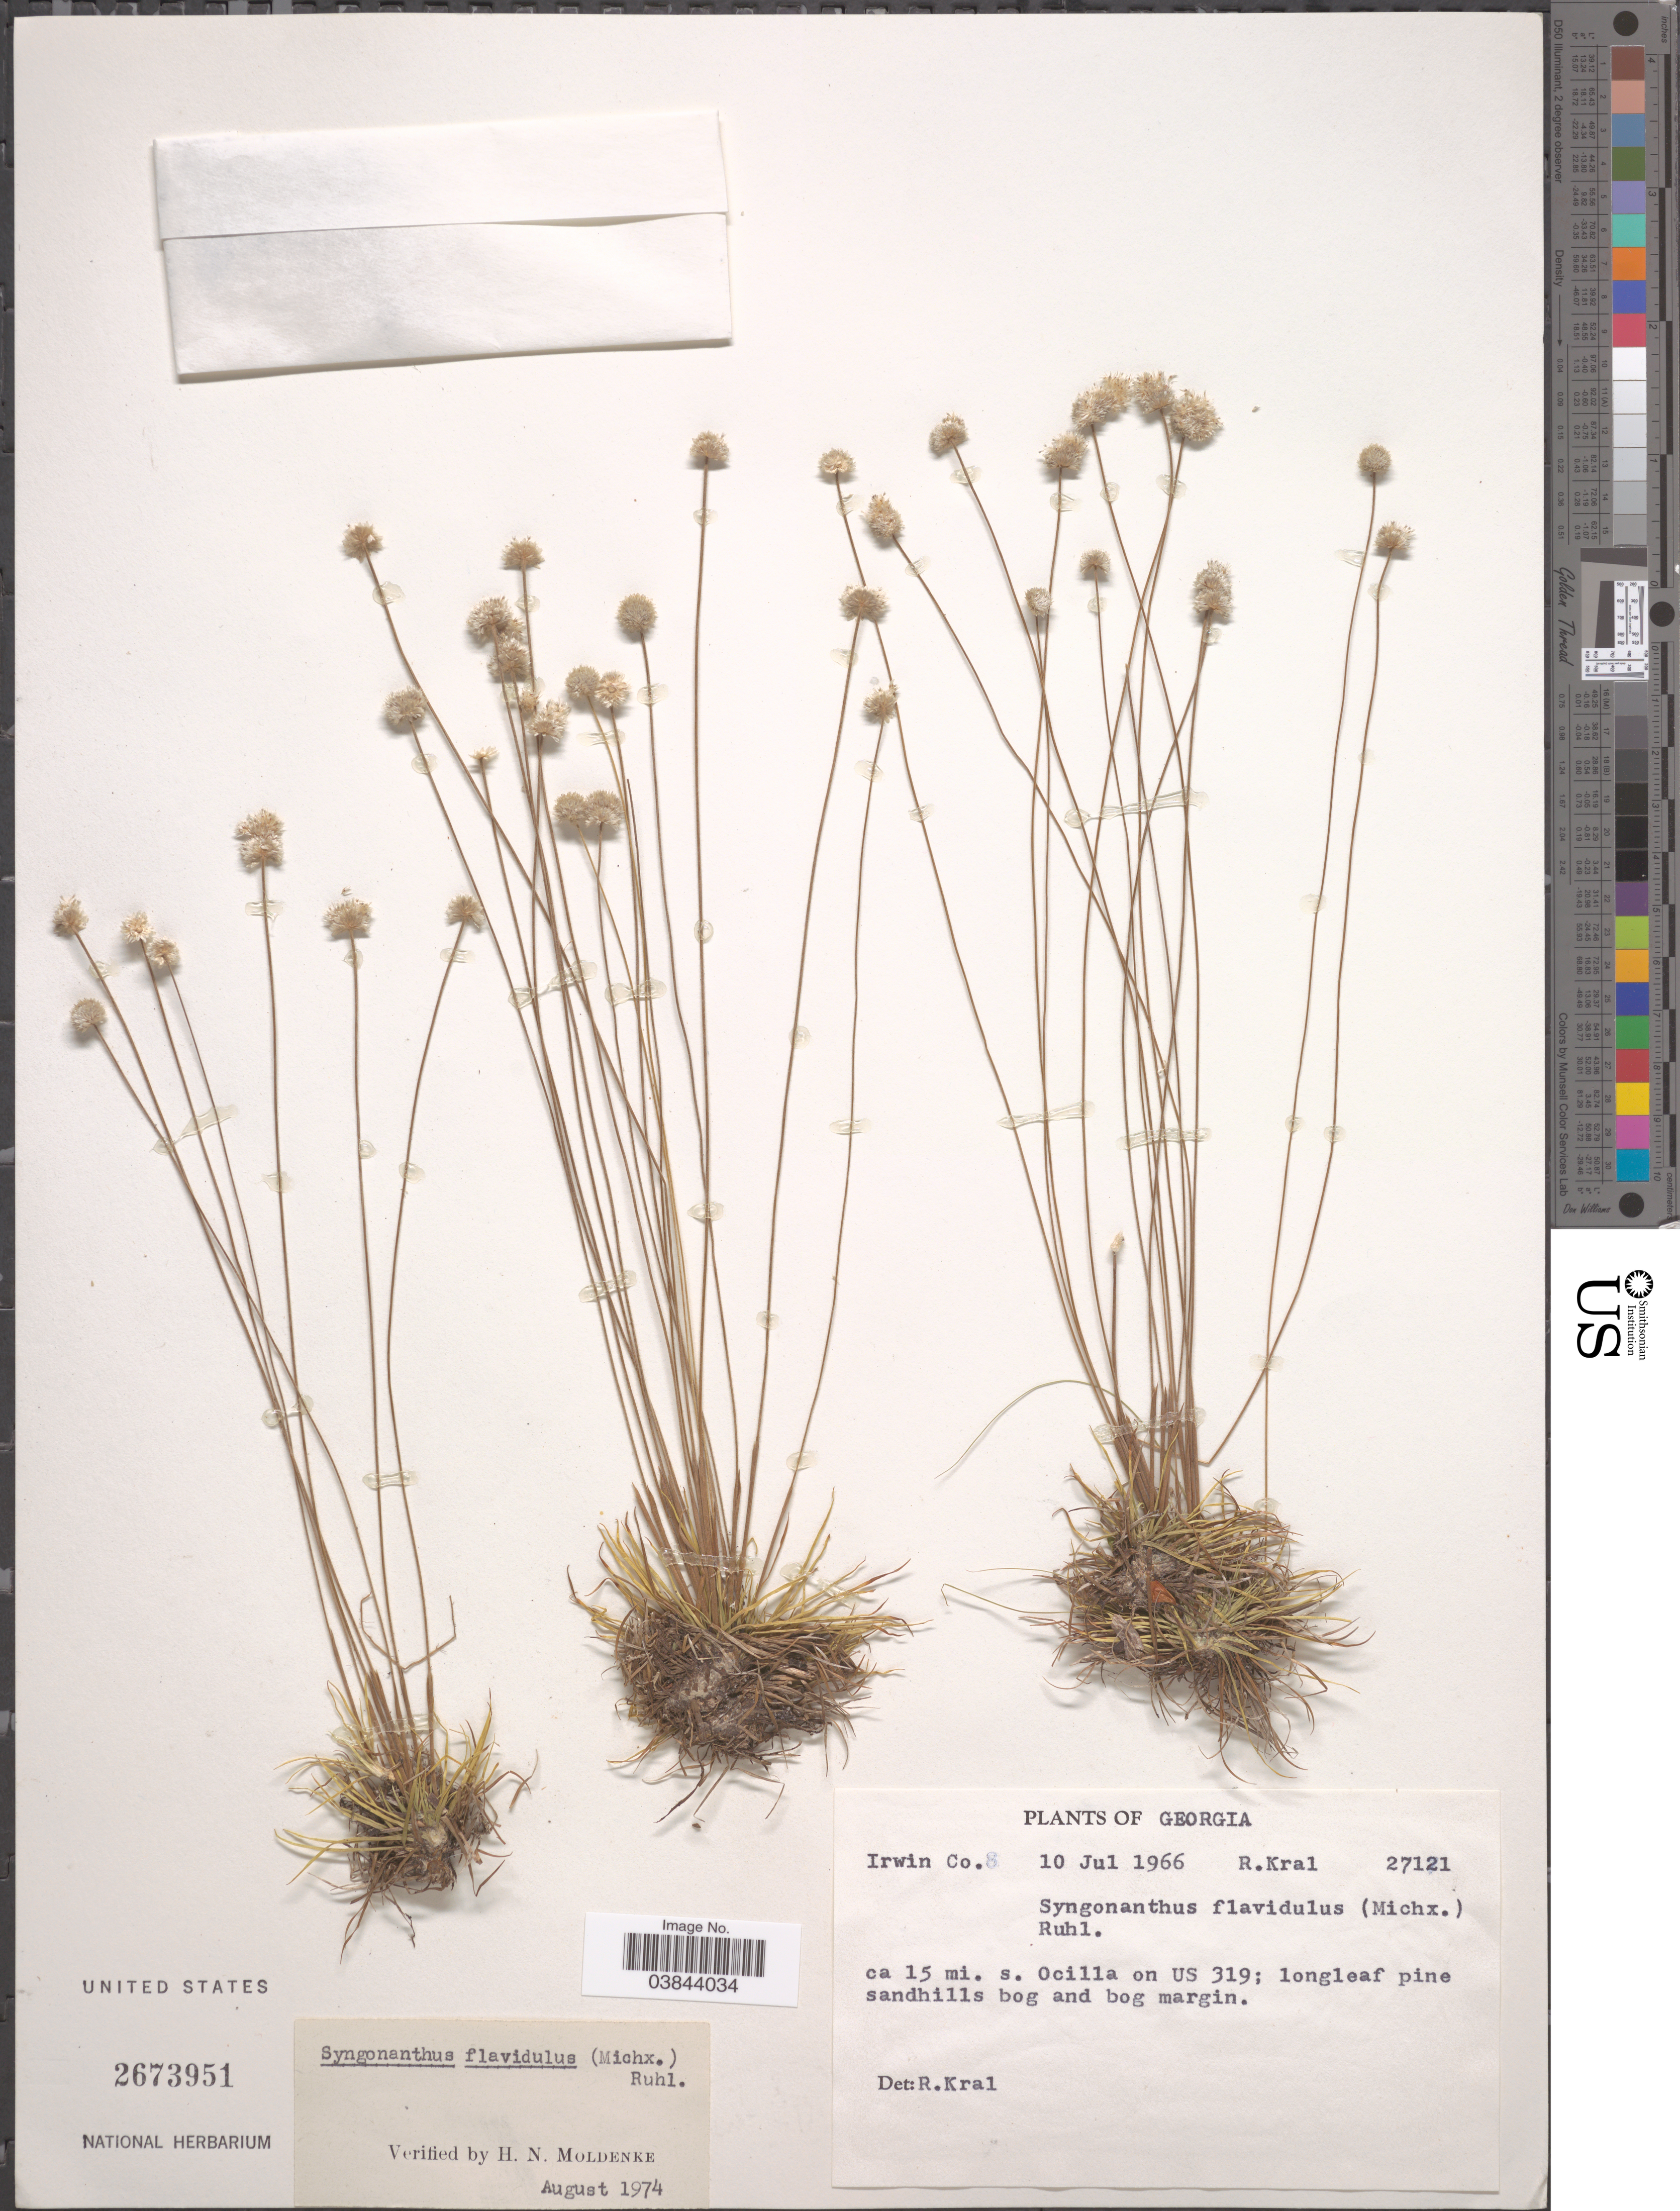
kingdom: Plantae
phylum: Tracheophyta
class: Liliopsida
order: Poales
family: Eriocaulaceae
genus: Syngonanthus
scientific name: Syngonanthus flavidulus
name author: (Michx.) Ruhland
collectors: R. Kral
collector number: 27121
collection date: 1966-07-10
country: United States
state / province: Georgia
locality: Ca 15 mi. s. Ocilla on US 319; longleaf pine sandhills bog and bog margin.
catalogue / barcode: US 2673951